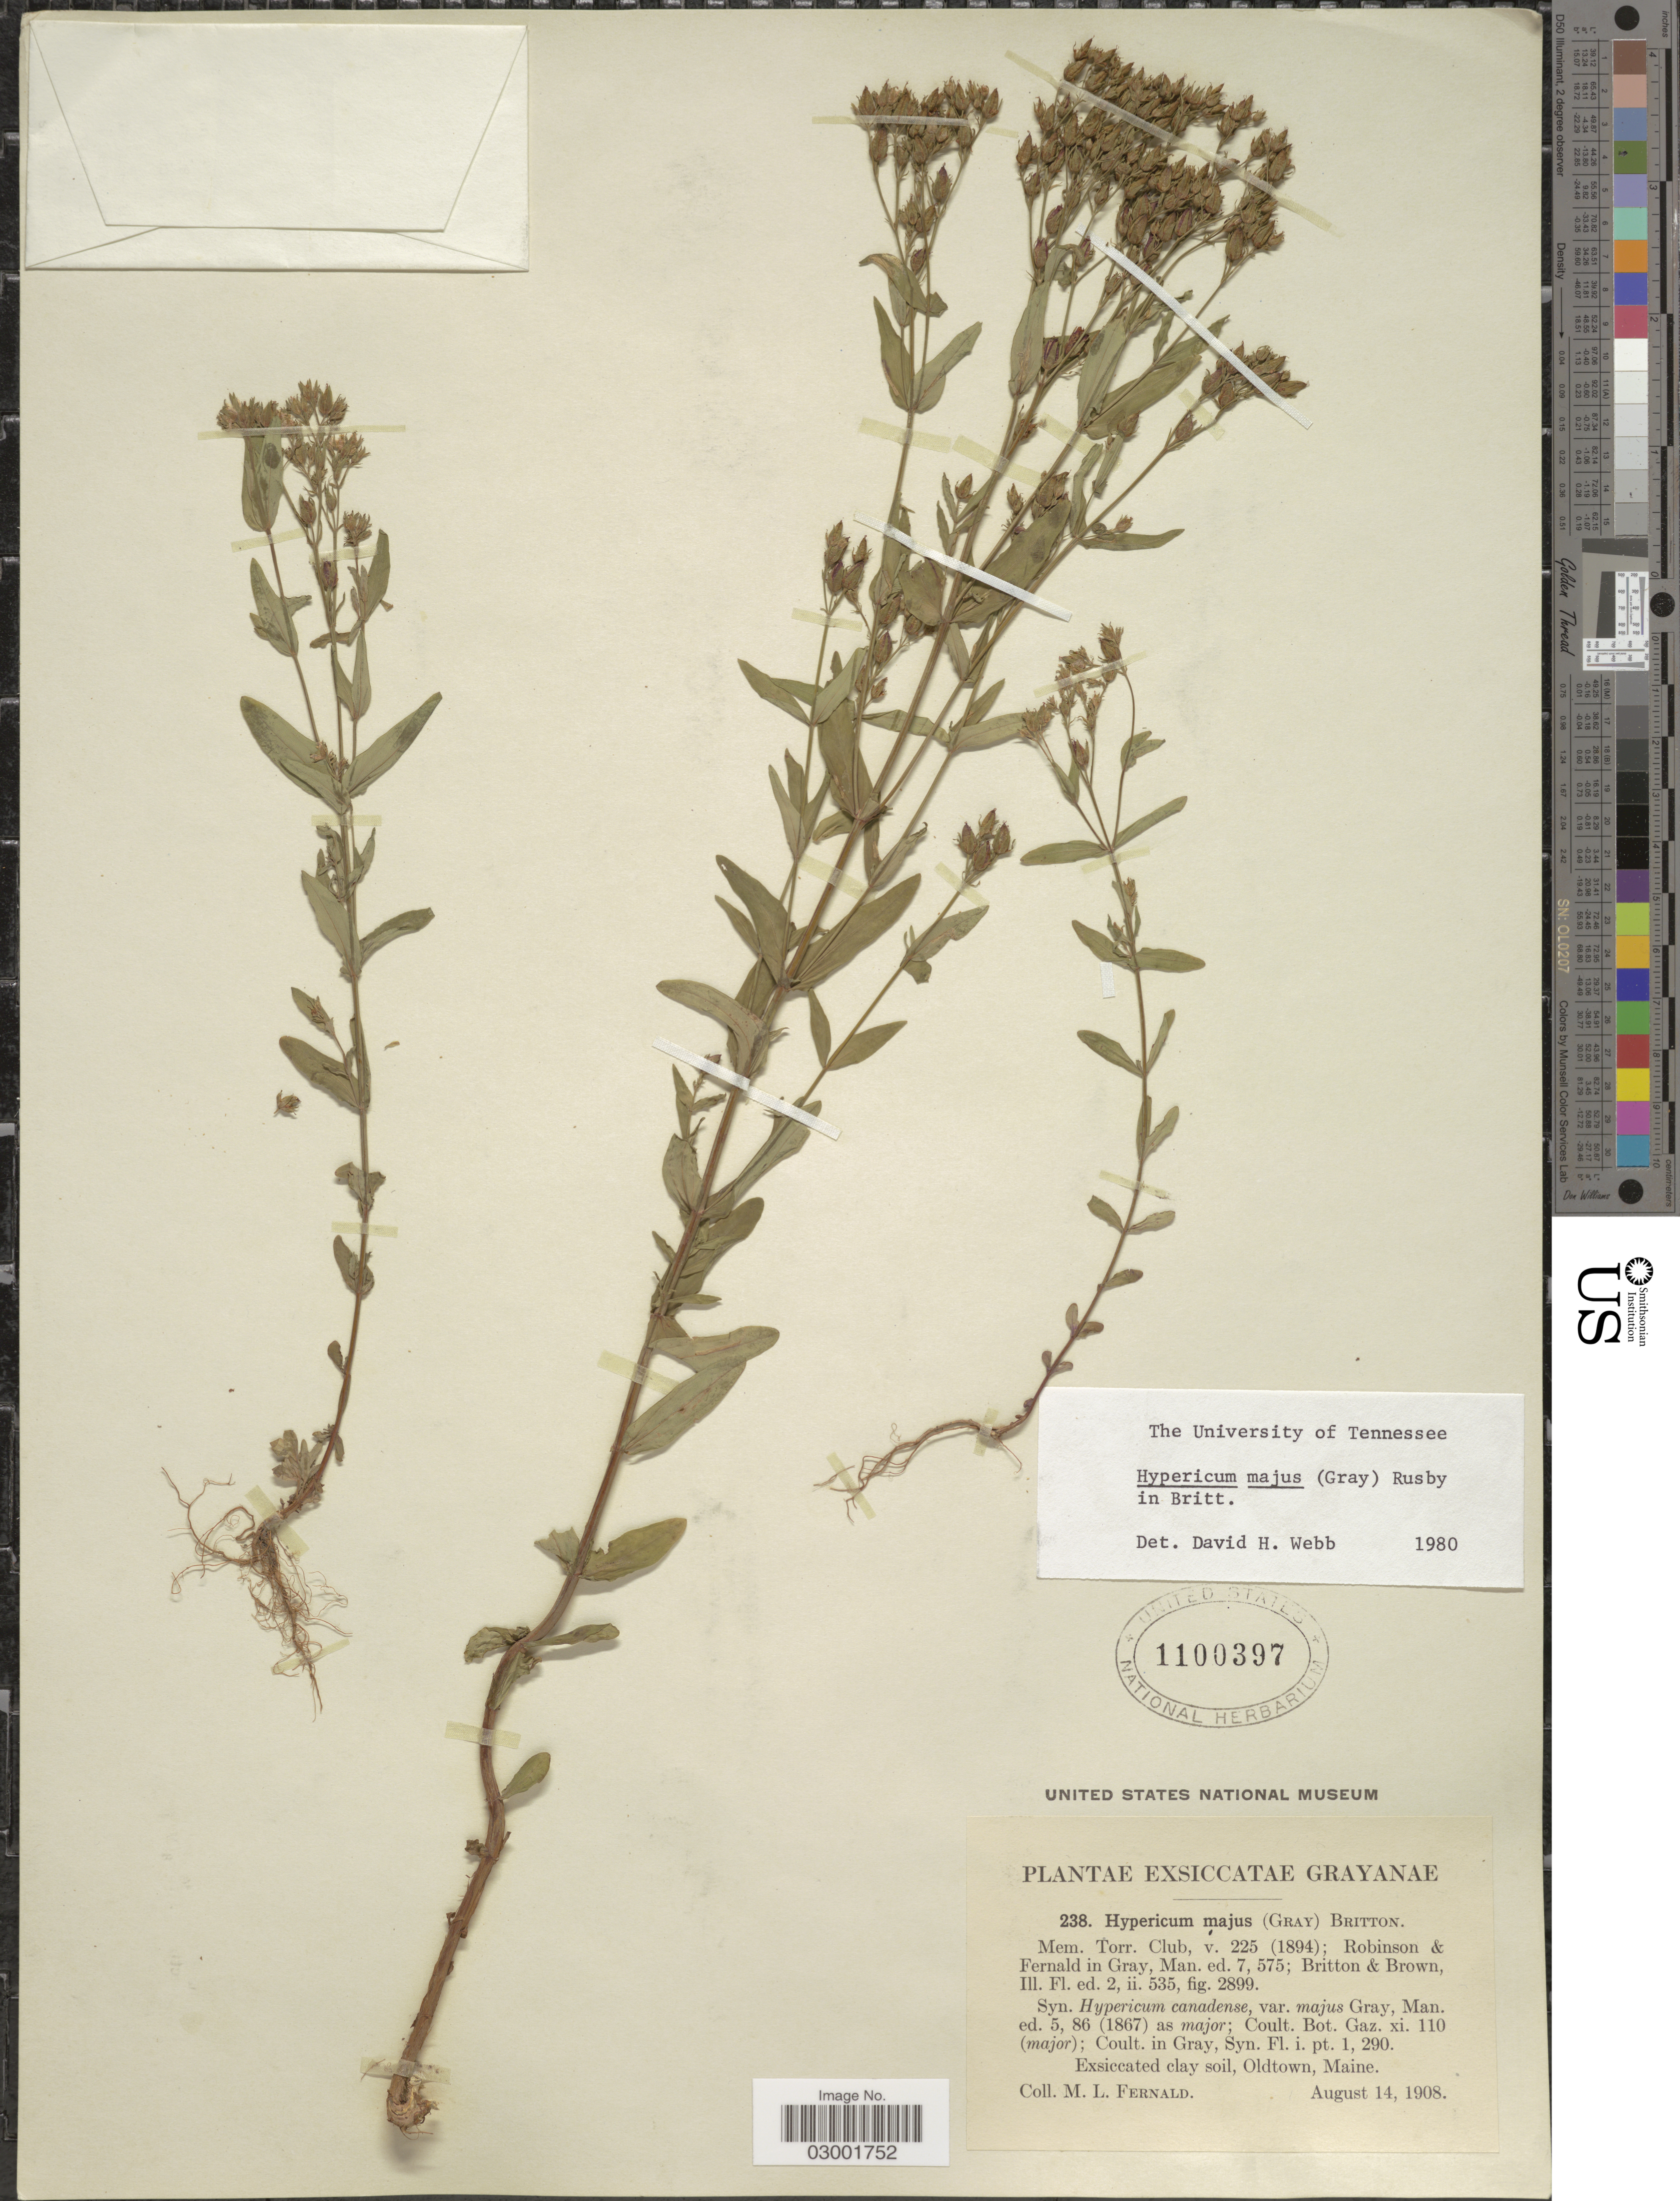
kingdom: Plantae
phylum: Tracheophyta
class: Magnoliopsida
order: Malpighiales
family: Hypericaceae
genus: Hypericum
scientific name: Hypericum majus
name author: (A. Gray) Britton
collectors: M. L. Fernald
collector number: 238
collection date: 1908-08-14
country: United States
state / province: Maine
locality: Oldtown, Maine.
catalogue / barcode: US 1100397